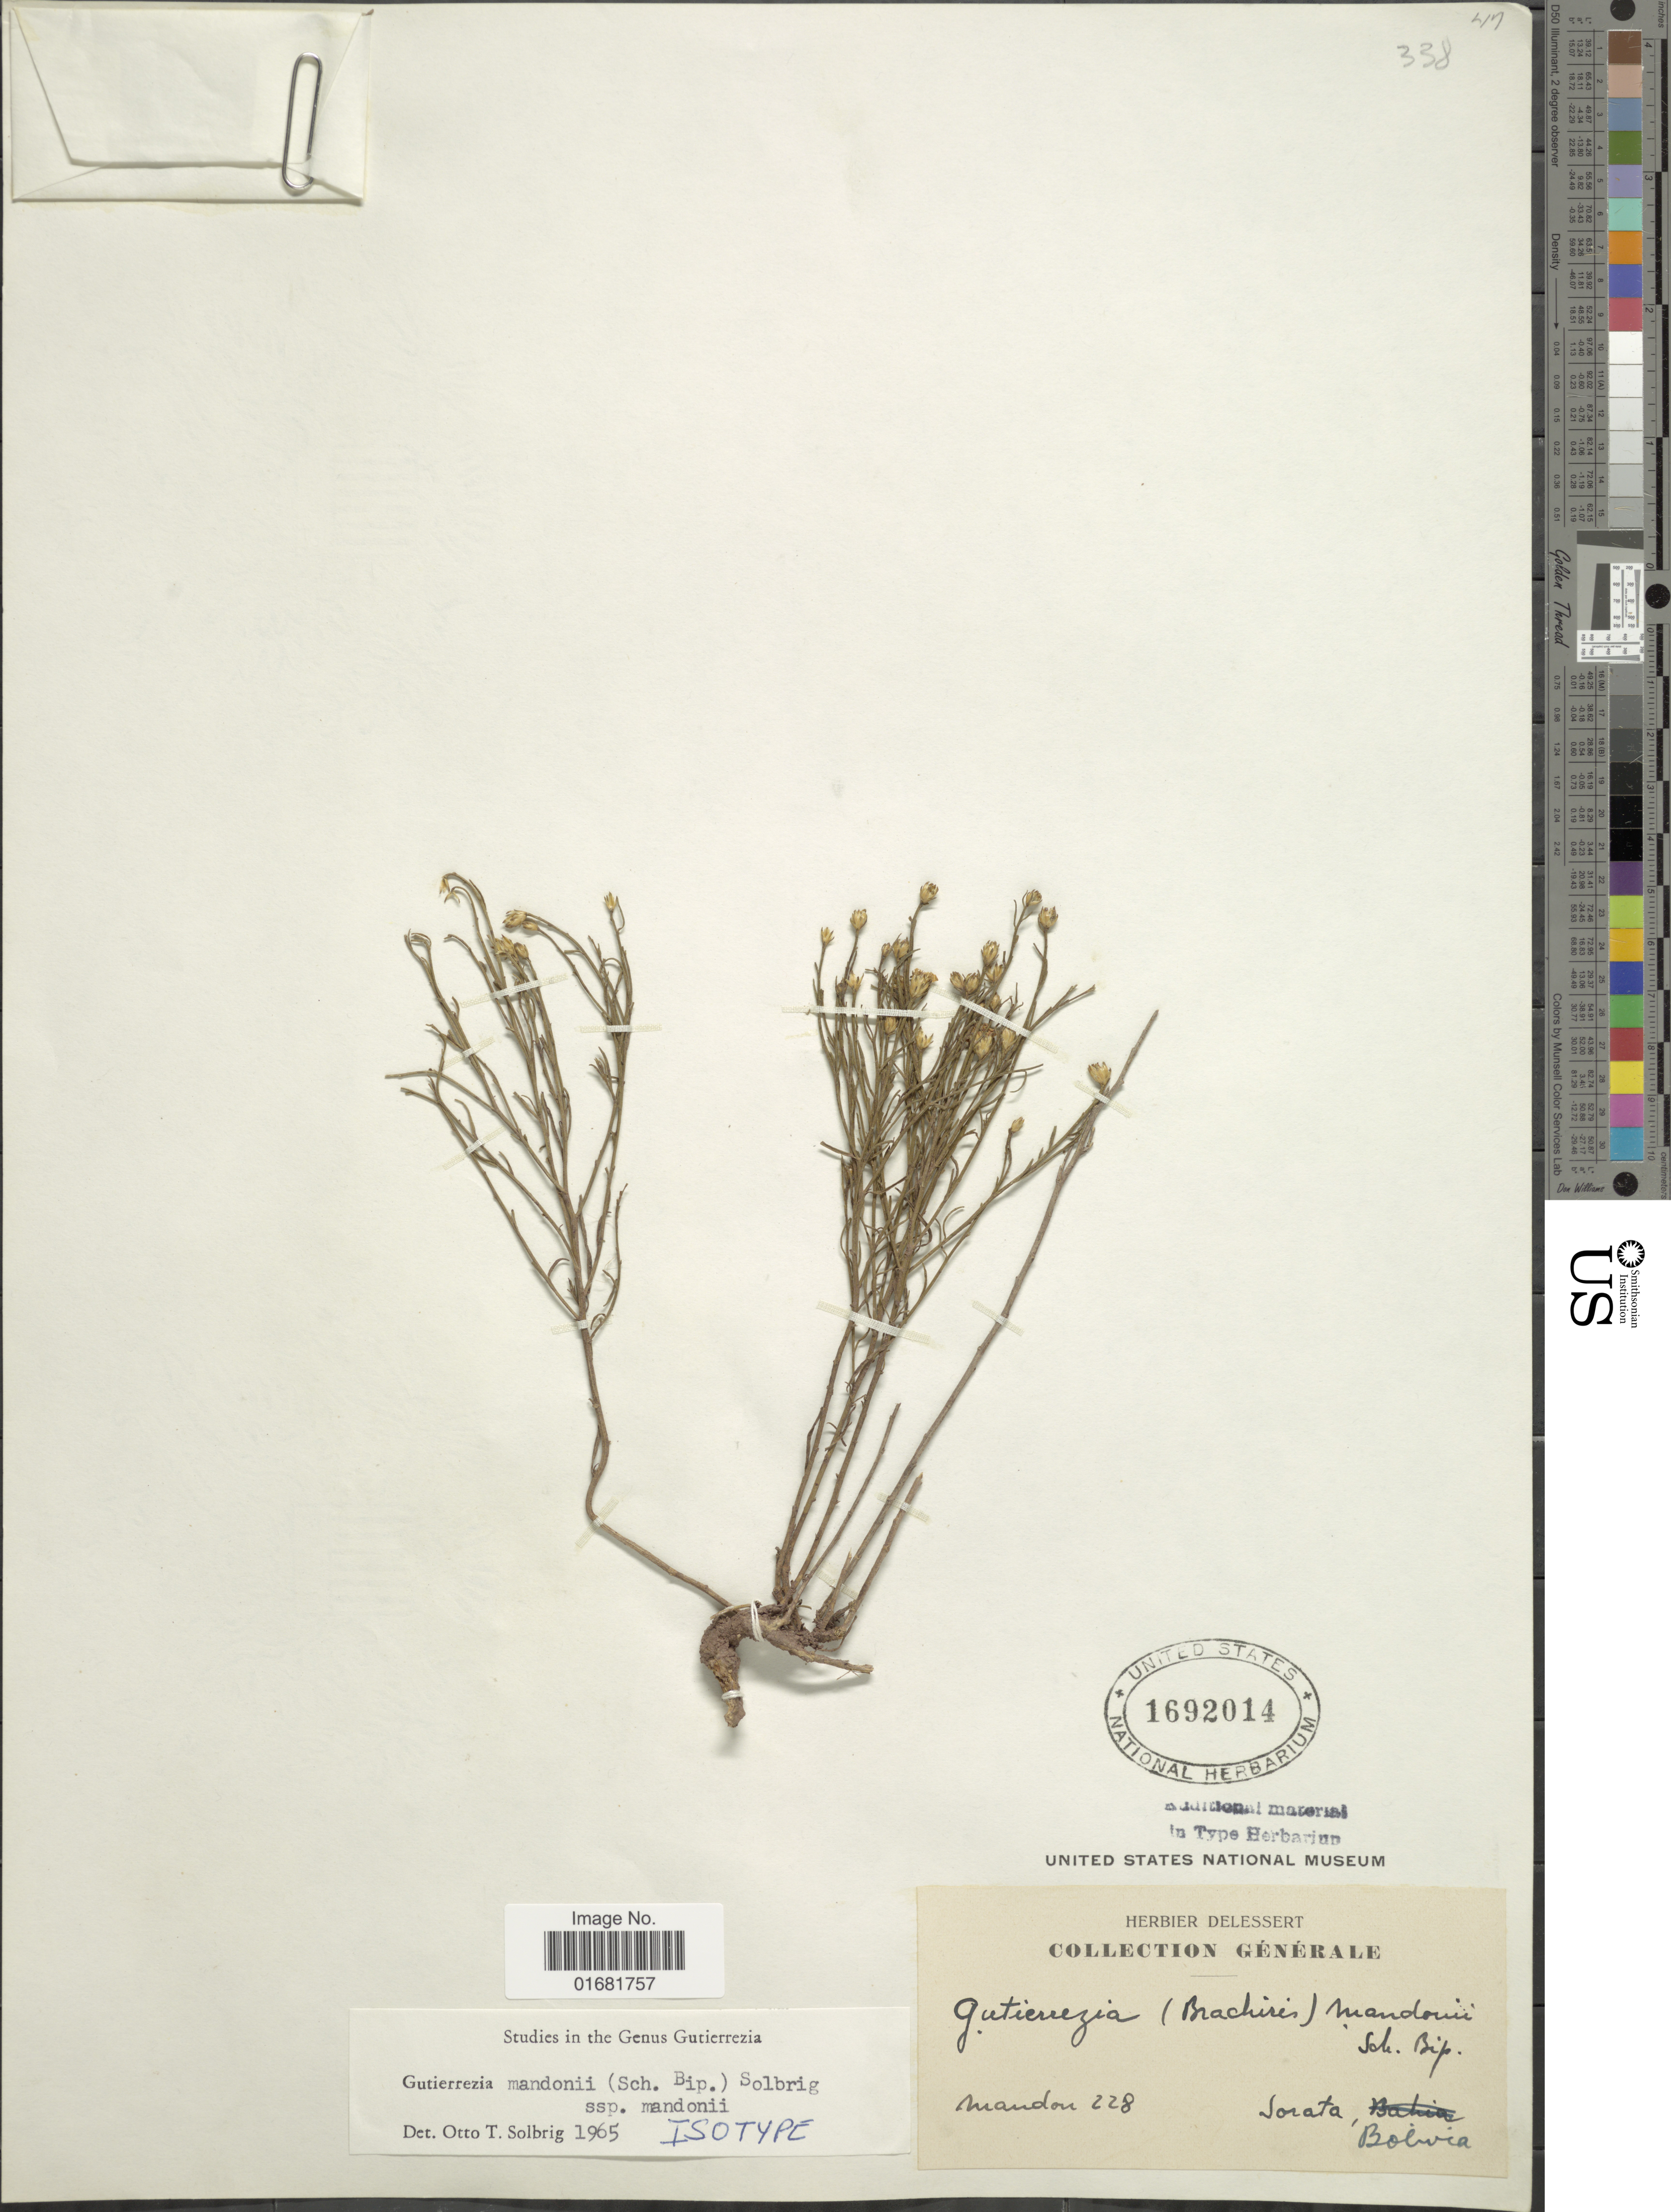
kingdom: Plantae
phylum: Tracheophyta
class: Magnoliopsida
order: Asterales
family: Asteraceae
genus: Gutierrezia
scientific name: Gutierrezia mandonii subsp. mandonii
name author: (Sch. Bip.) Solbrig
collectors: Mandon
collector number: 228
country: Bolivia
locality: Sorata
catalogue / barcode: US 1692014